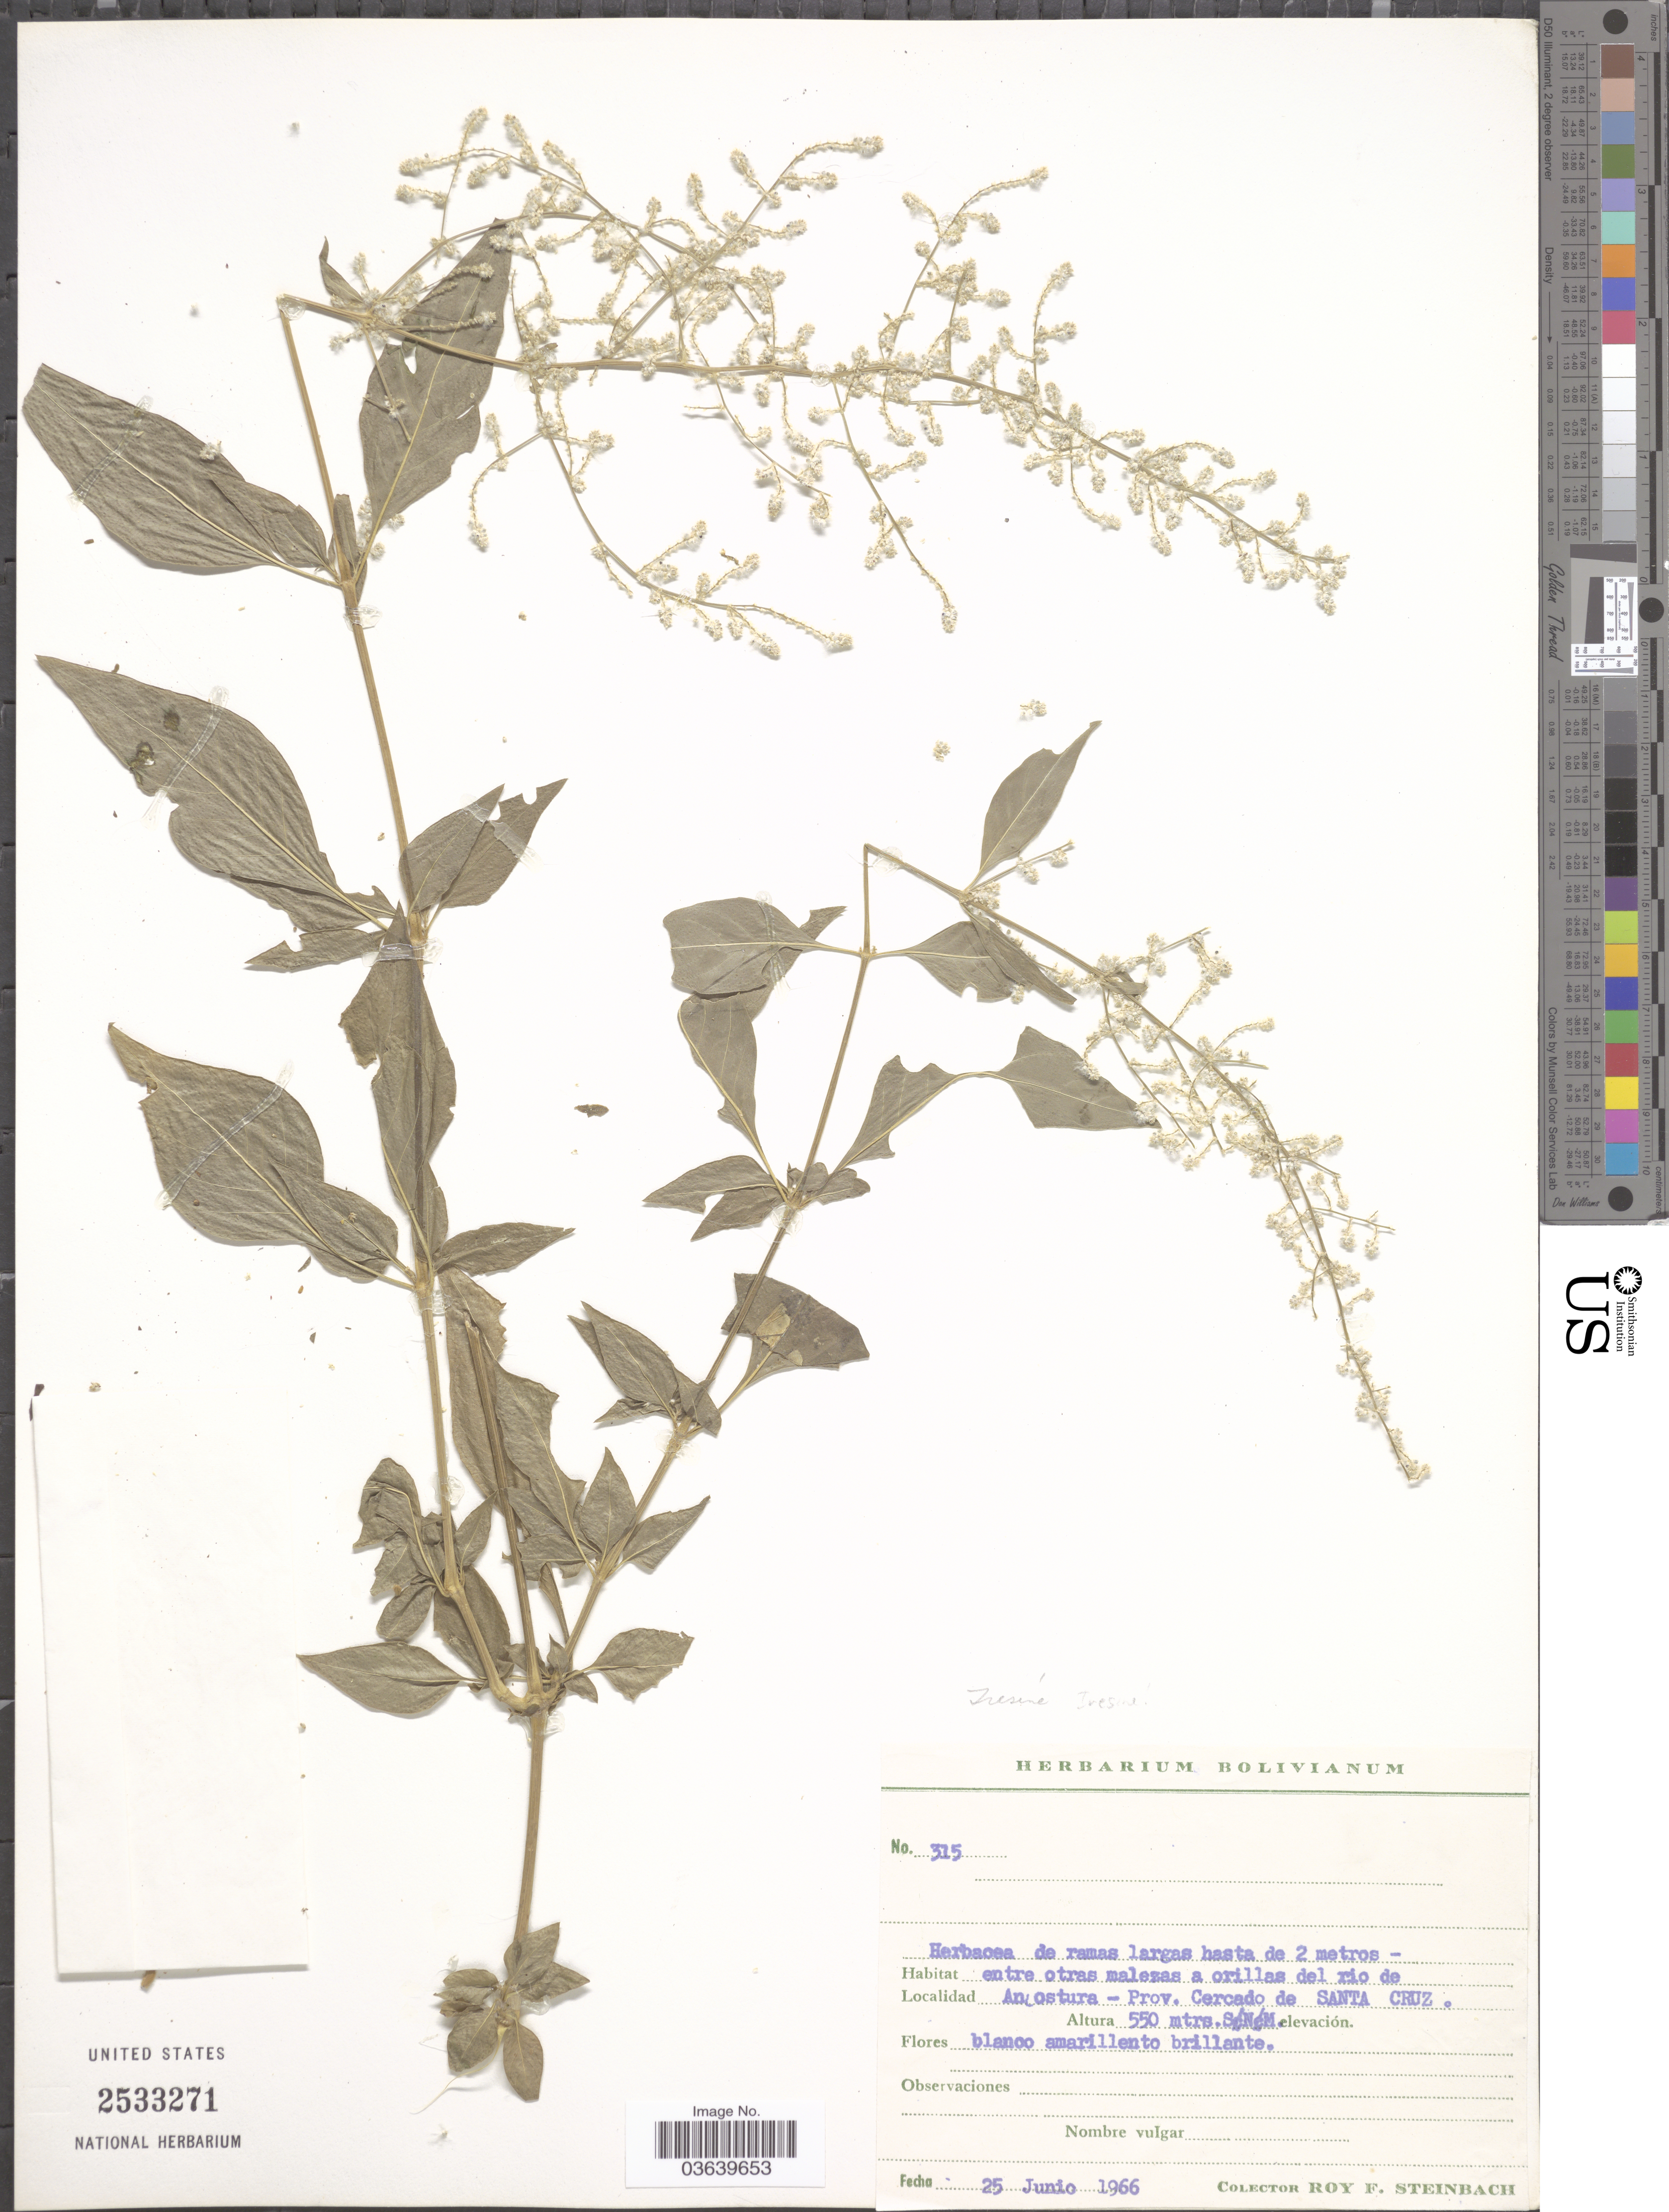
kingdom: Plantae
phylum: Tracheophyta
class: Magnoliopsida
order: Caryophyllales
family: Amaranthaceae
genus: Iresine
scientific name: Iresine sp.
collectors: R. F. Steinbach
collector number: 315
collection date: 1966-06-25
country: Bolivia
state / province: Santa Cruz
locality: Entre otras malezas a orillas del rio de Angostura - Prov. Cercado de Santa Cruz.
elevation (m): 550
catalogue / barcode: US 2533271